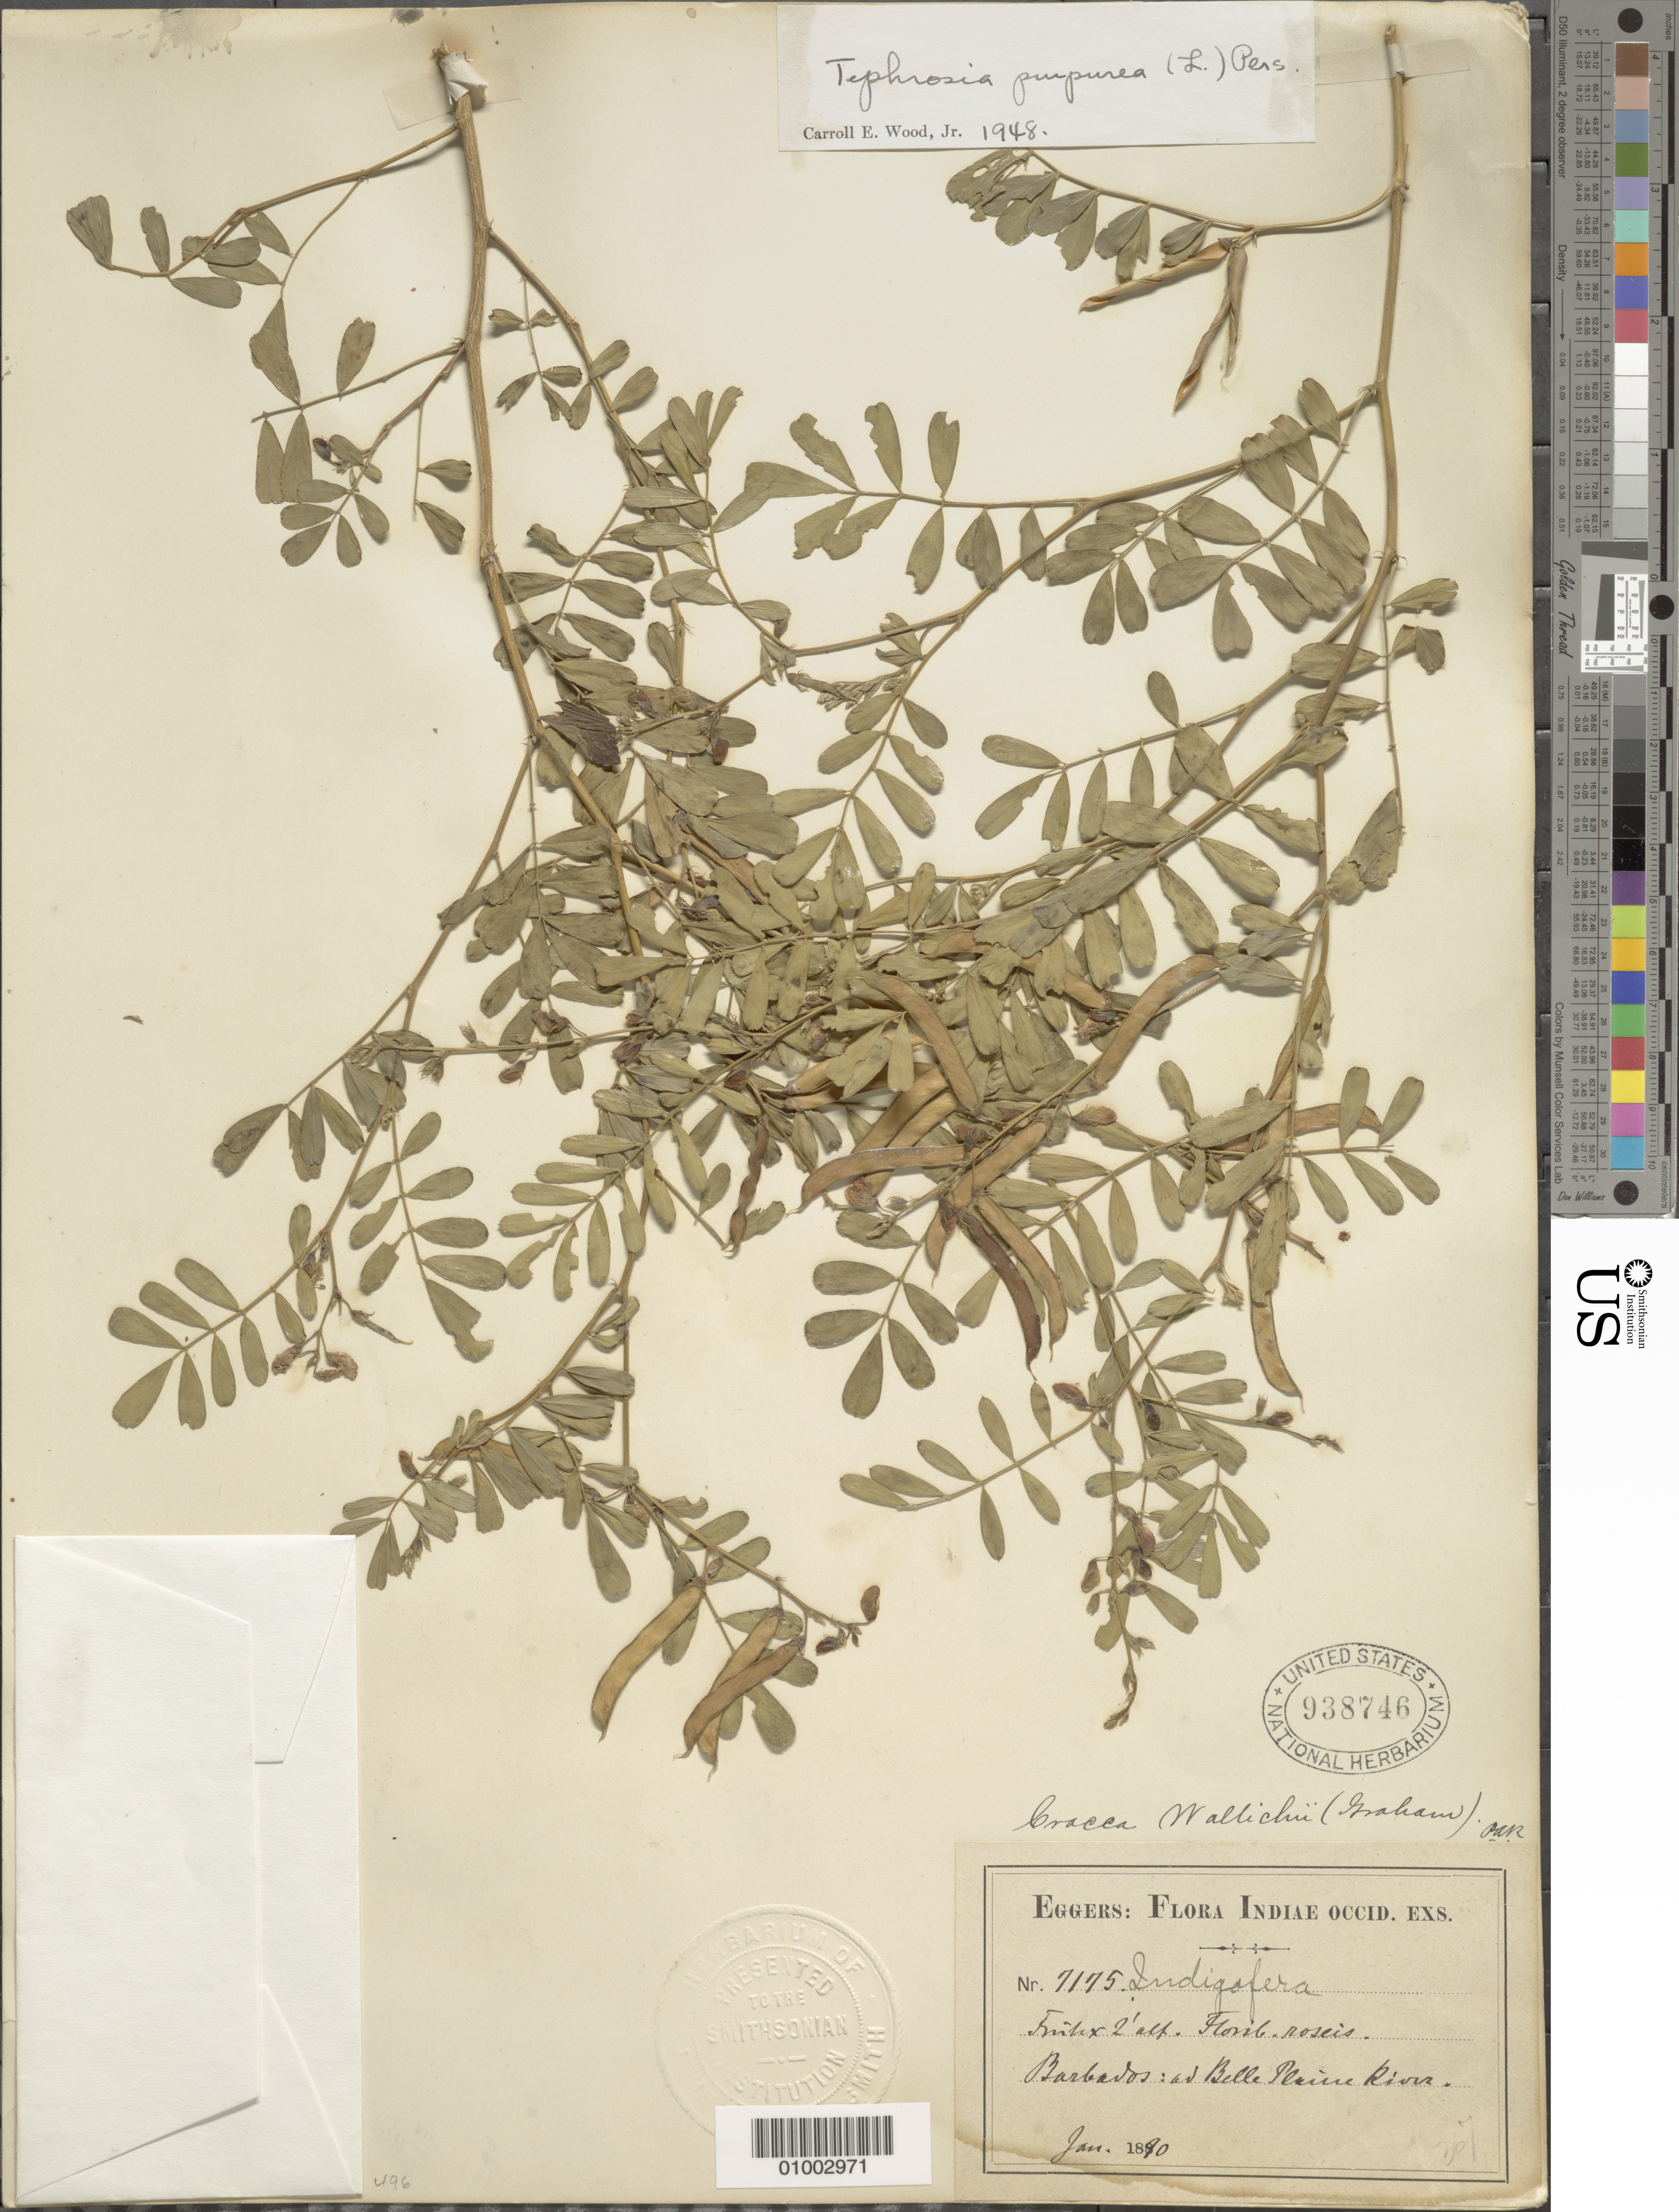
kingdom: Plantae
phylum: Tracheophyta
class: Magnoliopsida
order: Fabales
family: Fabaceae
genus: Tephrosia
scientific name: Tephrosia purpurea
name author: (L.) Pers.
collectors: H. F. A. von Eggers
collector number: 367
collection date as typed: Jan 1890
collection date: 1890-01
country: Barbados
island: Barbados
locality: Belle Perine River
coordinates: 0 N, 0 E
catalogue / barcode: US 938746